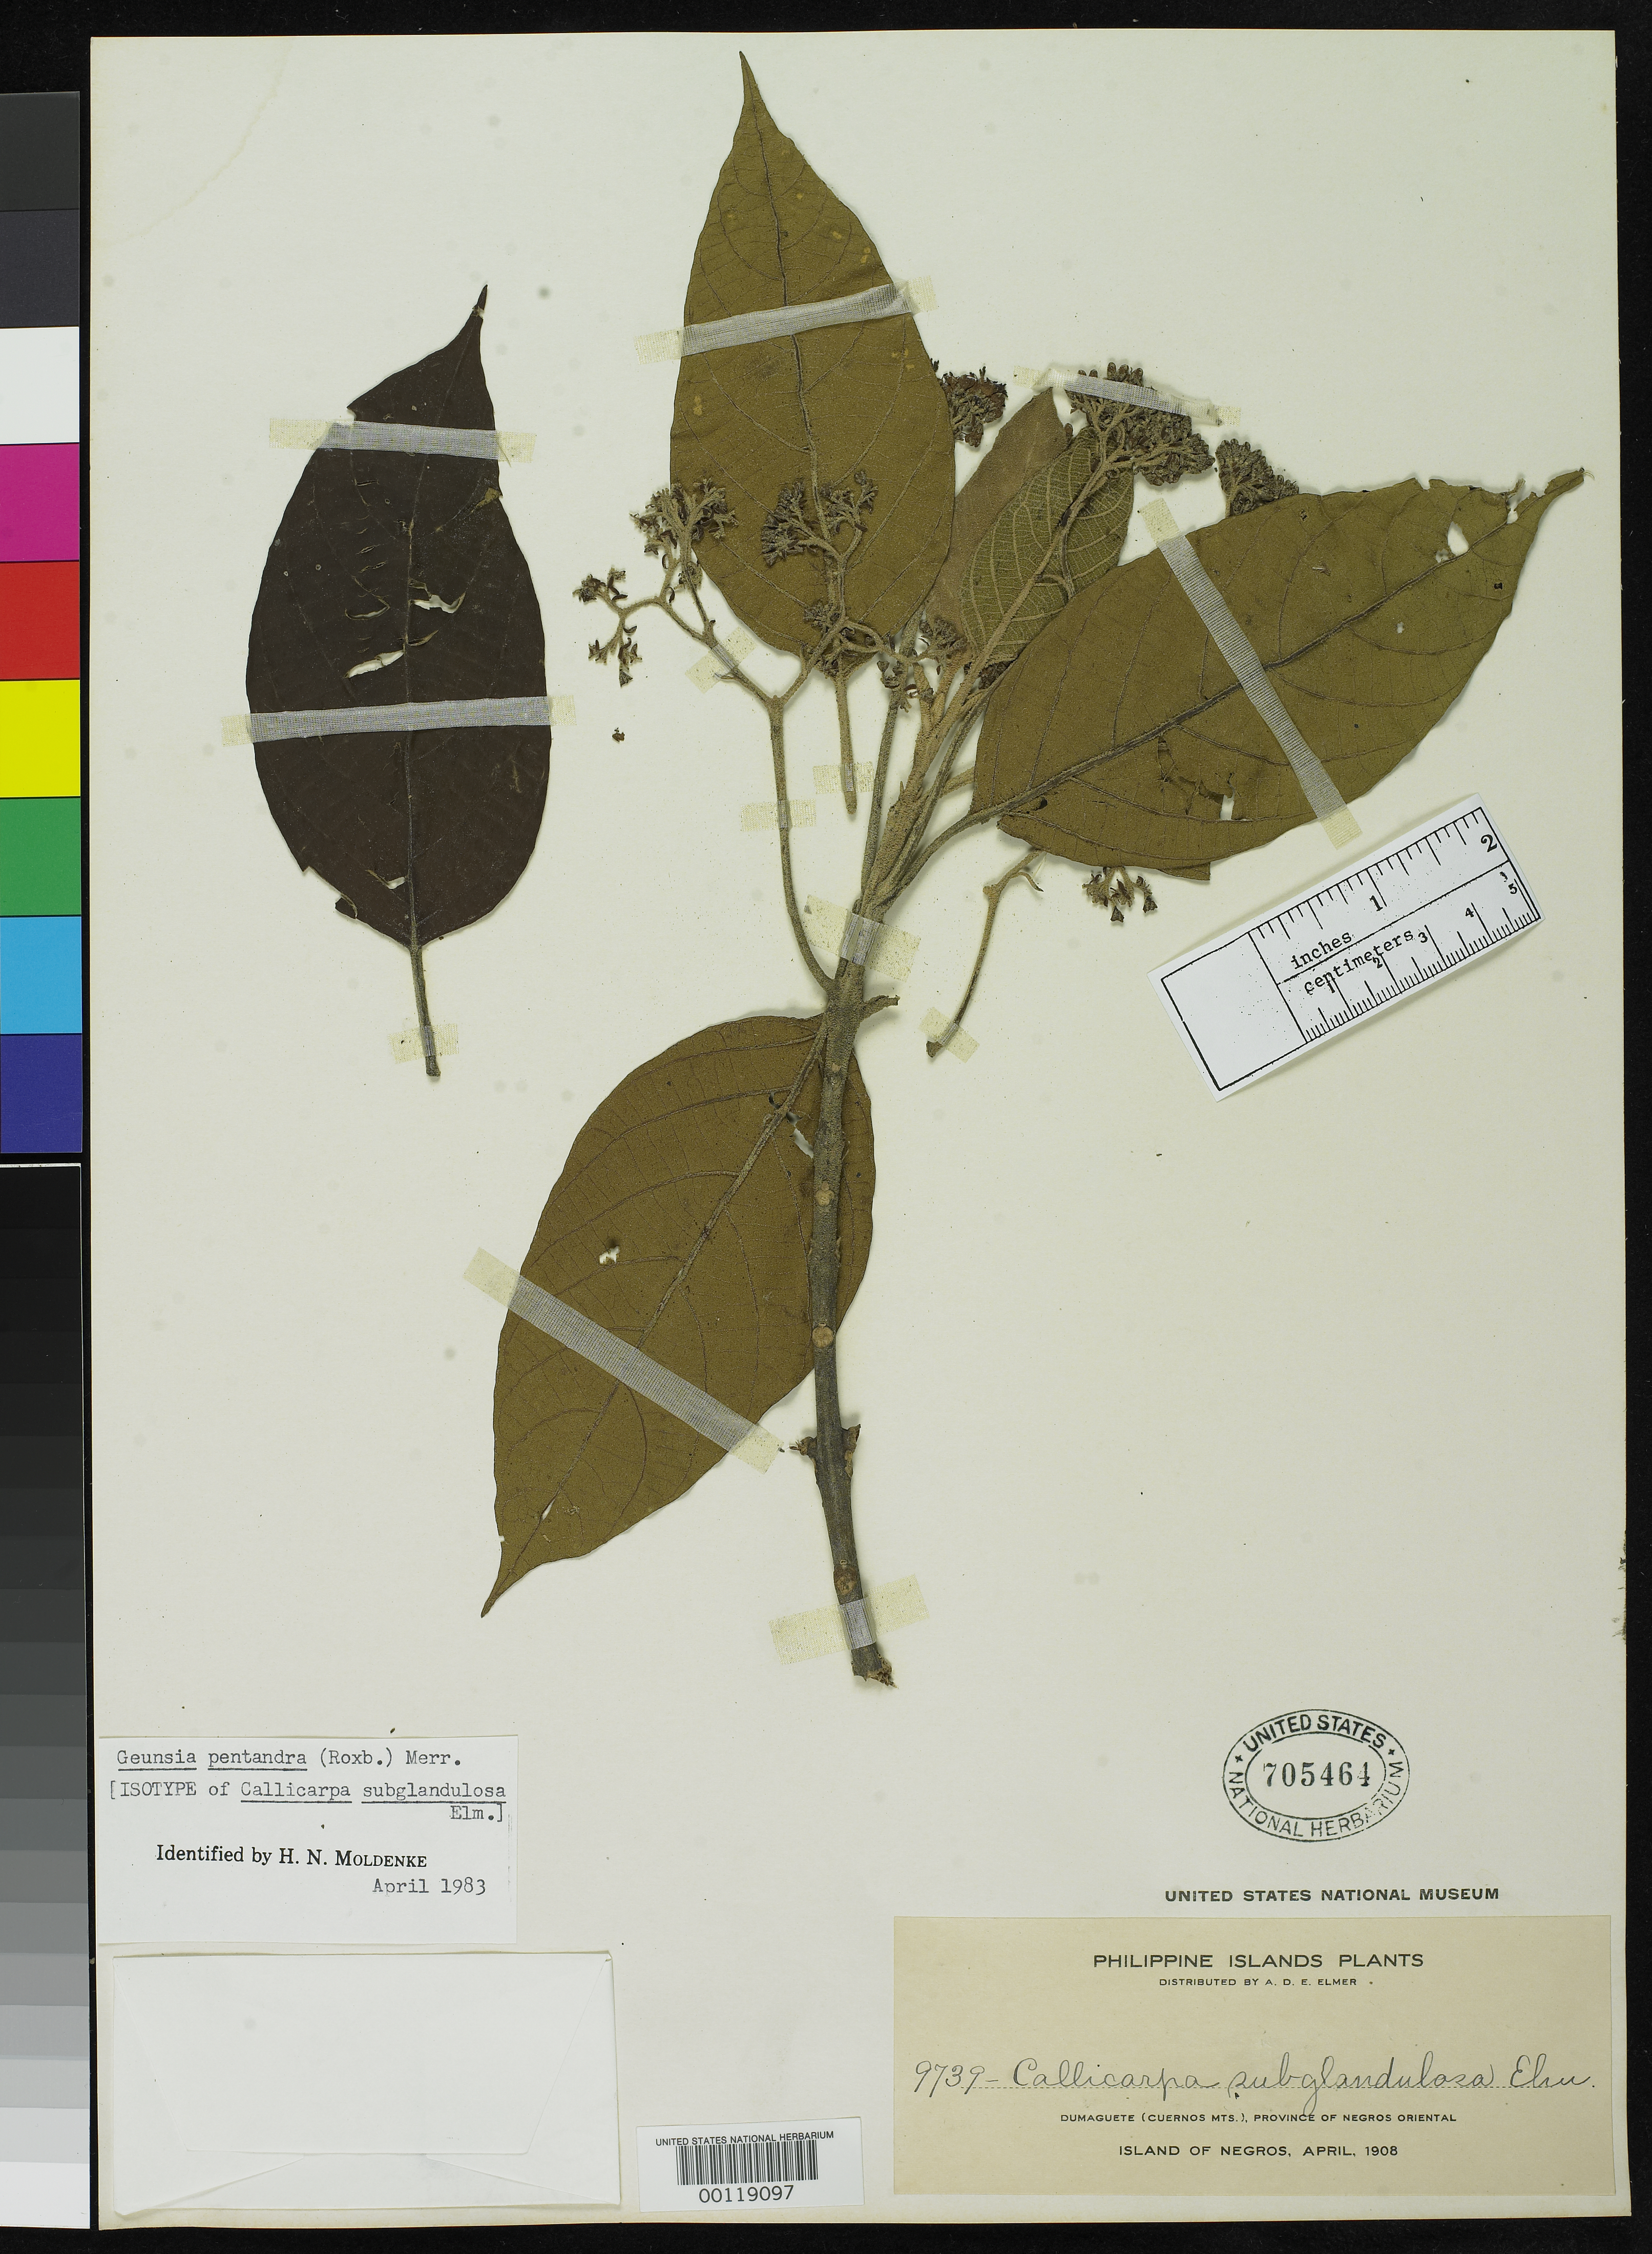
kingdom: Plantae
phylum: Tracheophyta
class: Magnoliopsida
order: Lamiales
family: Lamiaceae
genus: Callicarpa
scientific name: Callicarpa subglandulosa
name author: Elmer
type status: Isosyntype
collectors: A. D. E. Elmer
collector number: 9739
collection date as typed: Apr 1908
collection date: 1908-04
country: Philippines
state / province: Central Visayas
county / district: Negros Oriental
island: Negros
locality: Dumaguete (Cuernos Mt.).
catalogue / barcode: US 705464